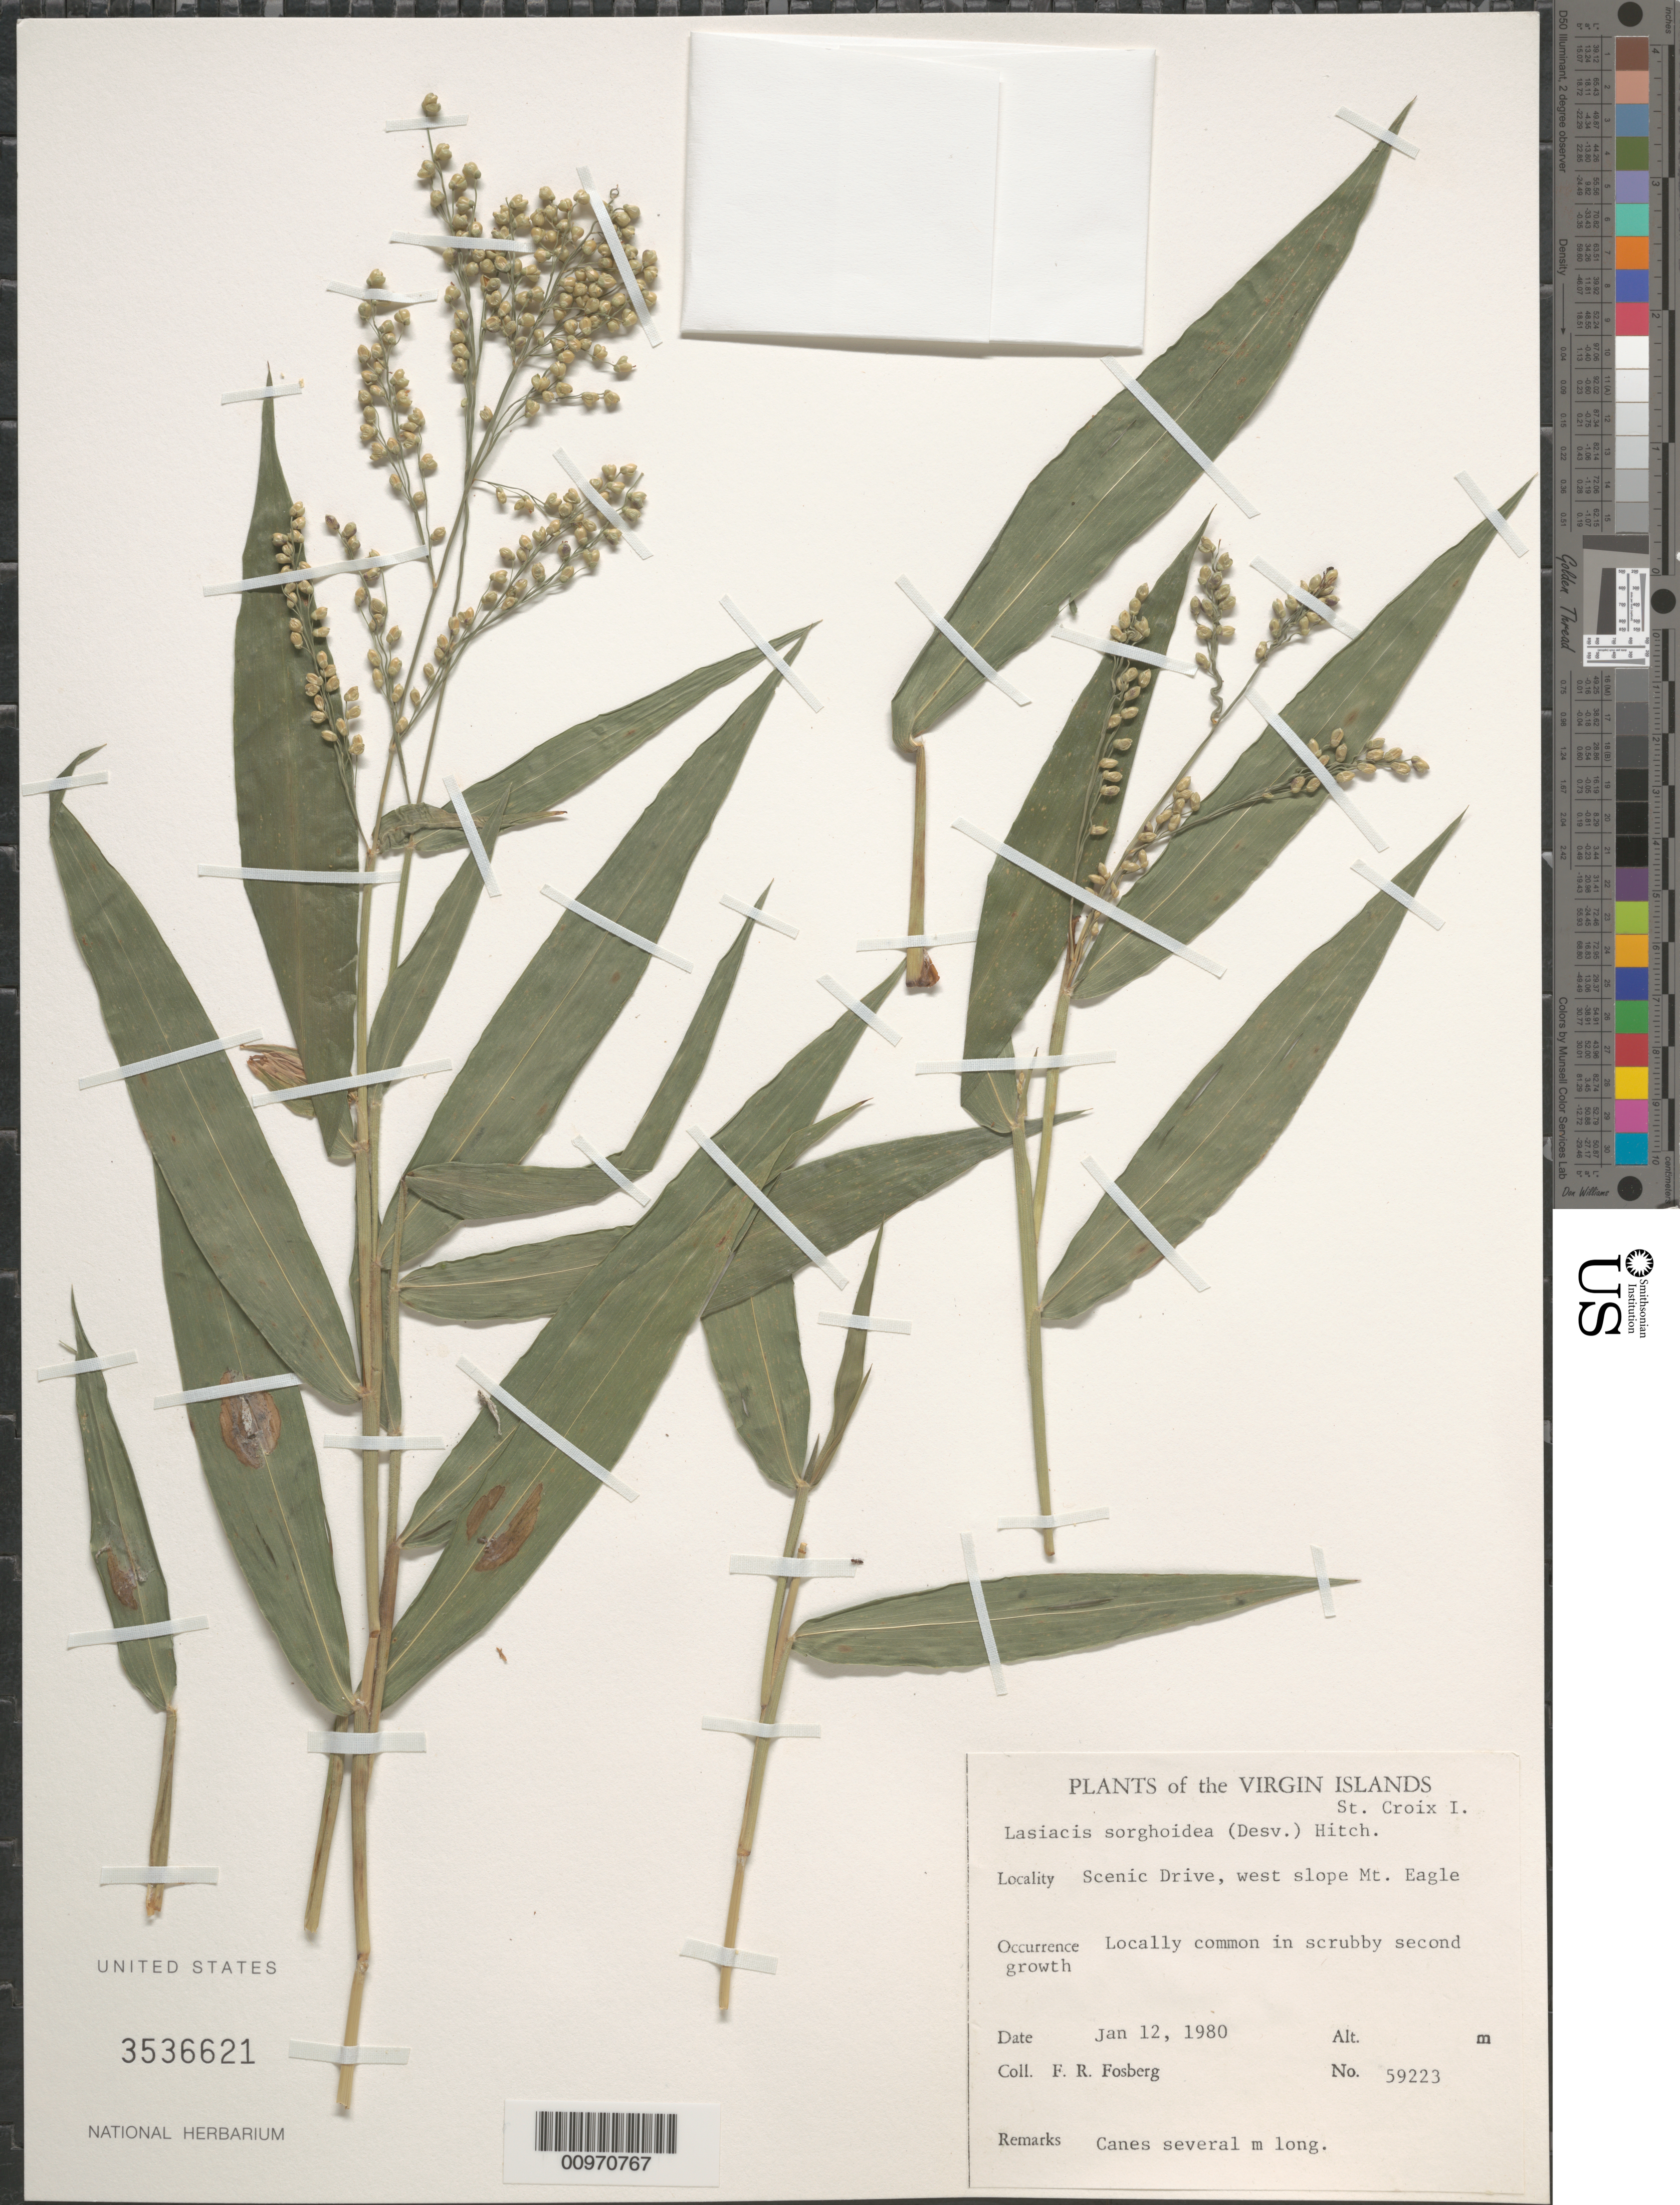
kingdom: Plantae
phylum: Tracheophyta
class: Liliopsida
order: Poales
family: Poaceae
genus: Lasiacis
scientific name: Lasiacis sorghoidea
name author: (Desv. ex Ham.) Hitchc. & Chase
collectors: F. R. Fosberg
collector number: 59223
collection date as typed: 12 Jan 1980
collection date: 1980-01-12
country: U.S. Virgin Islands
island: St. Croix I.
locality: Scenic Drive, west slope of Mt. Eagle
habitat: In scrubby second growth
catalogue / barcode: US 3536619